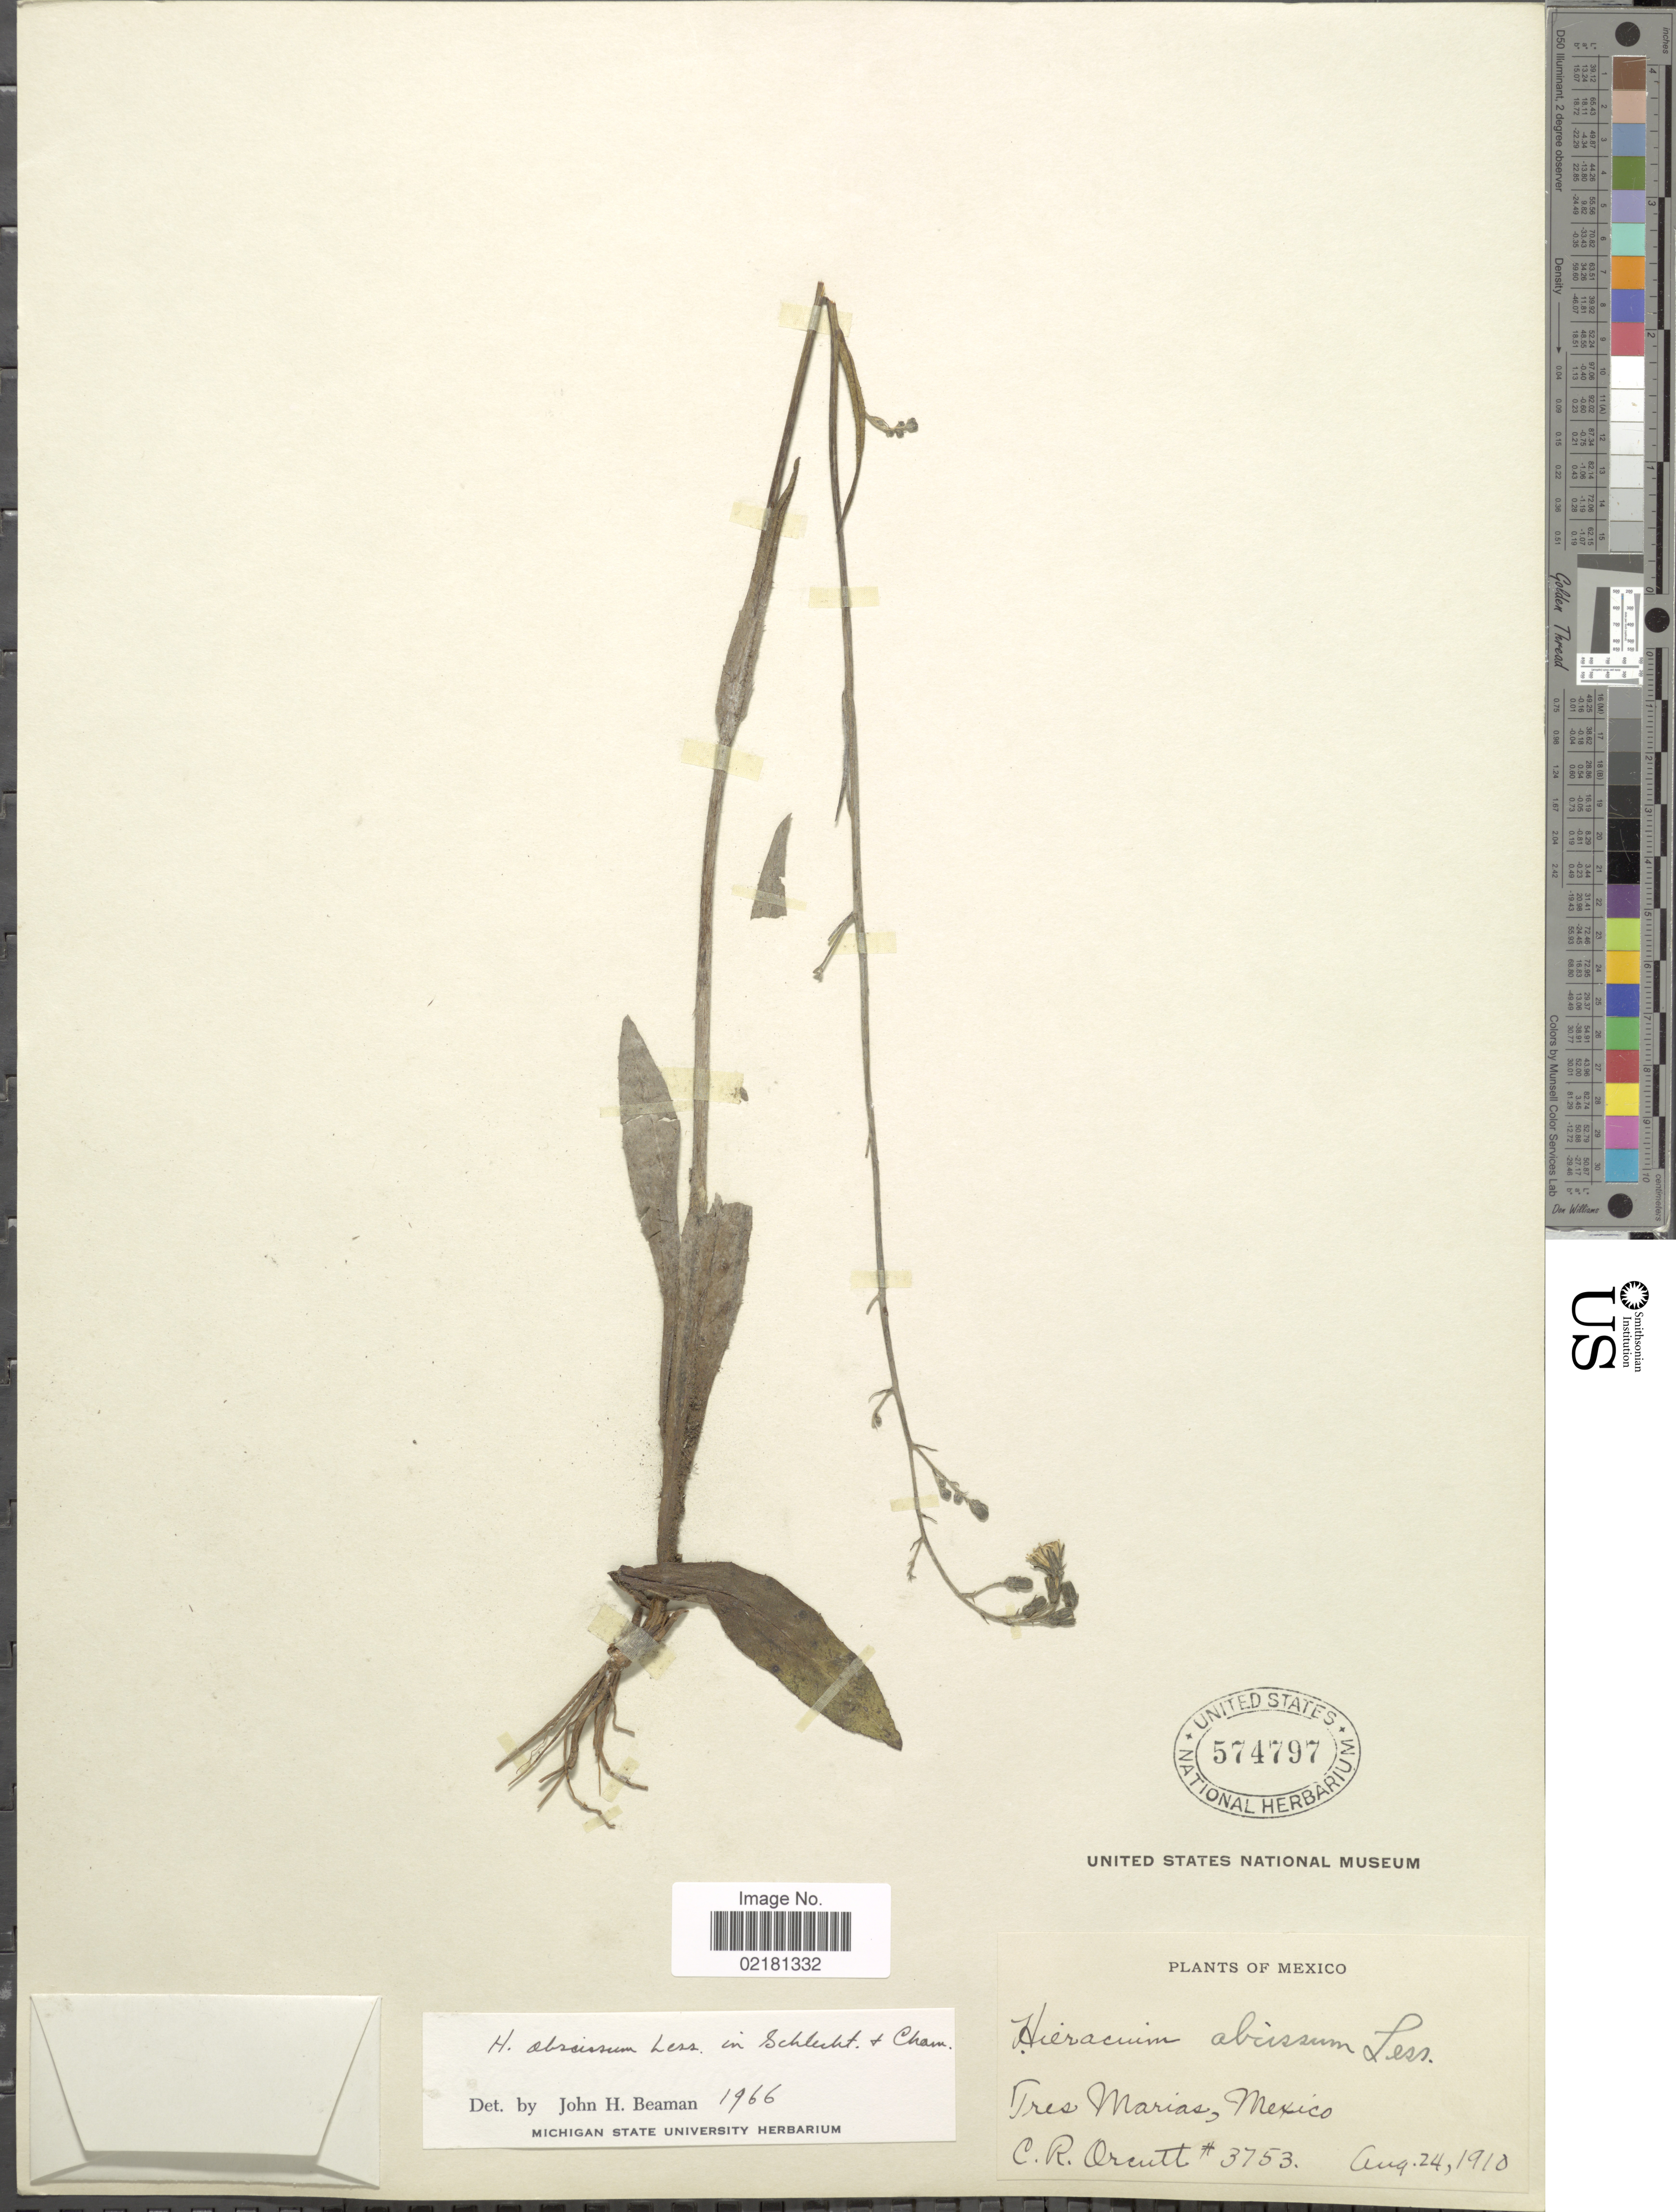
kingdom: Plantae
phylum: Tracheophyta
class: Magnoliopsida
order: Asterales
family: Asteraceae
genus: Hieracium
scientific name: Hieracium abscissum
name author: Less.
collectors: C. R. Orcutt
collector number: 3753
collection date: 1910-08-24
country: Mexico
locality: Tres Marias.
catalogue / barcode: US 574797